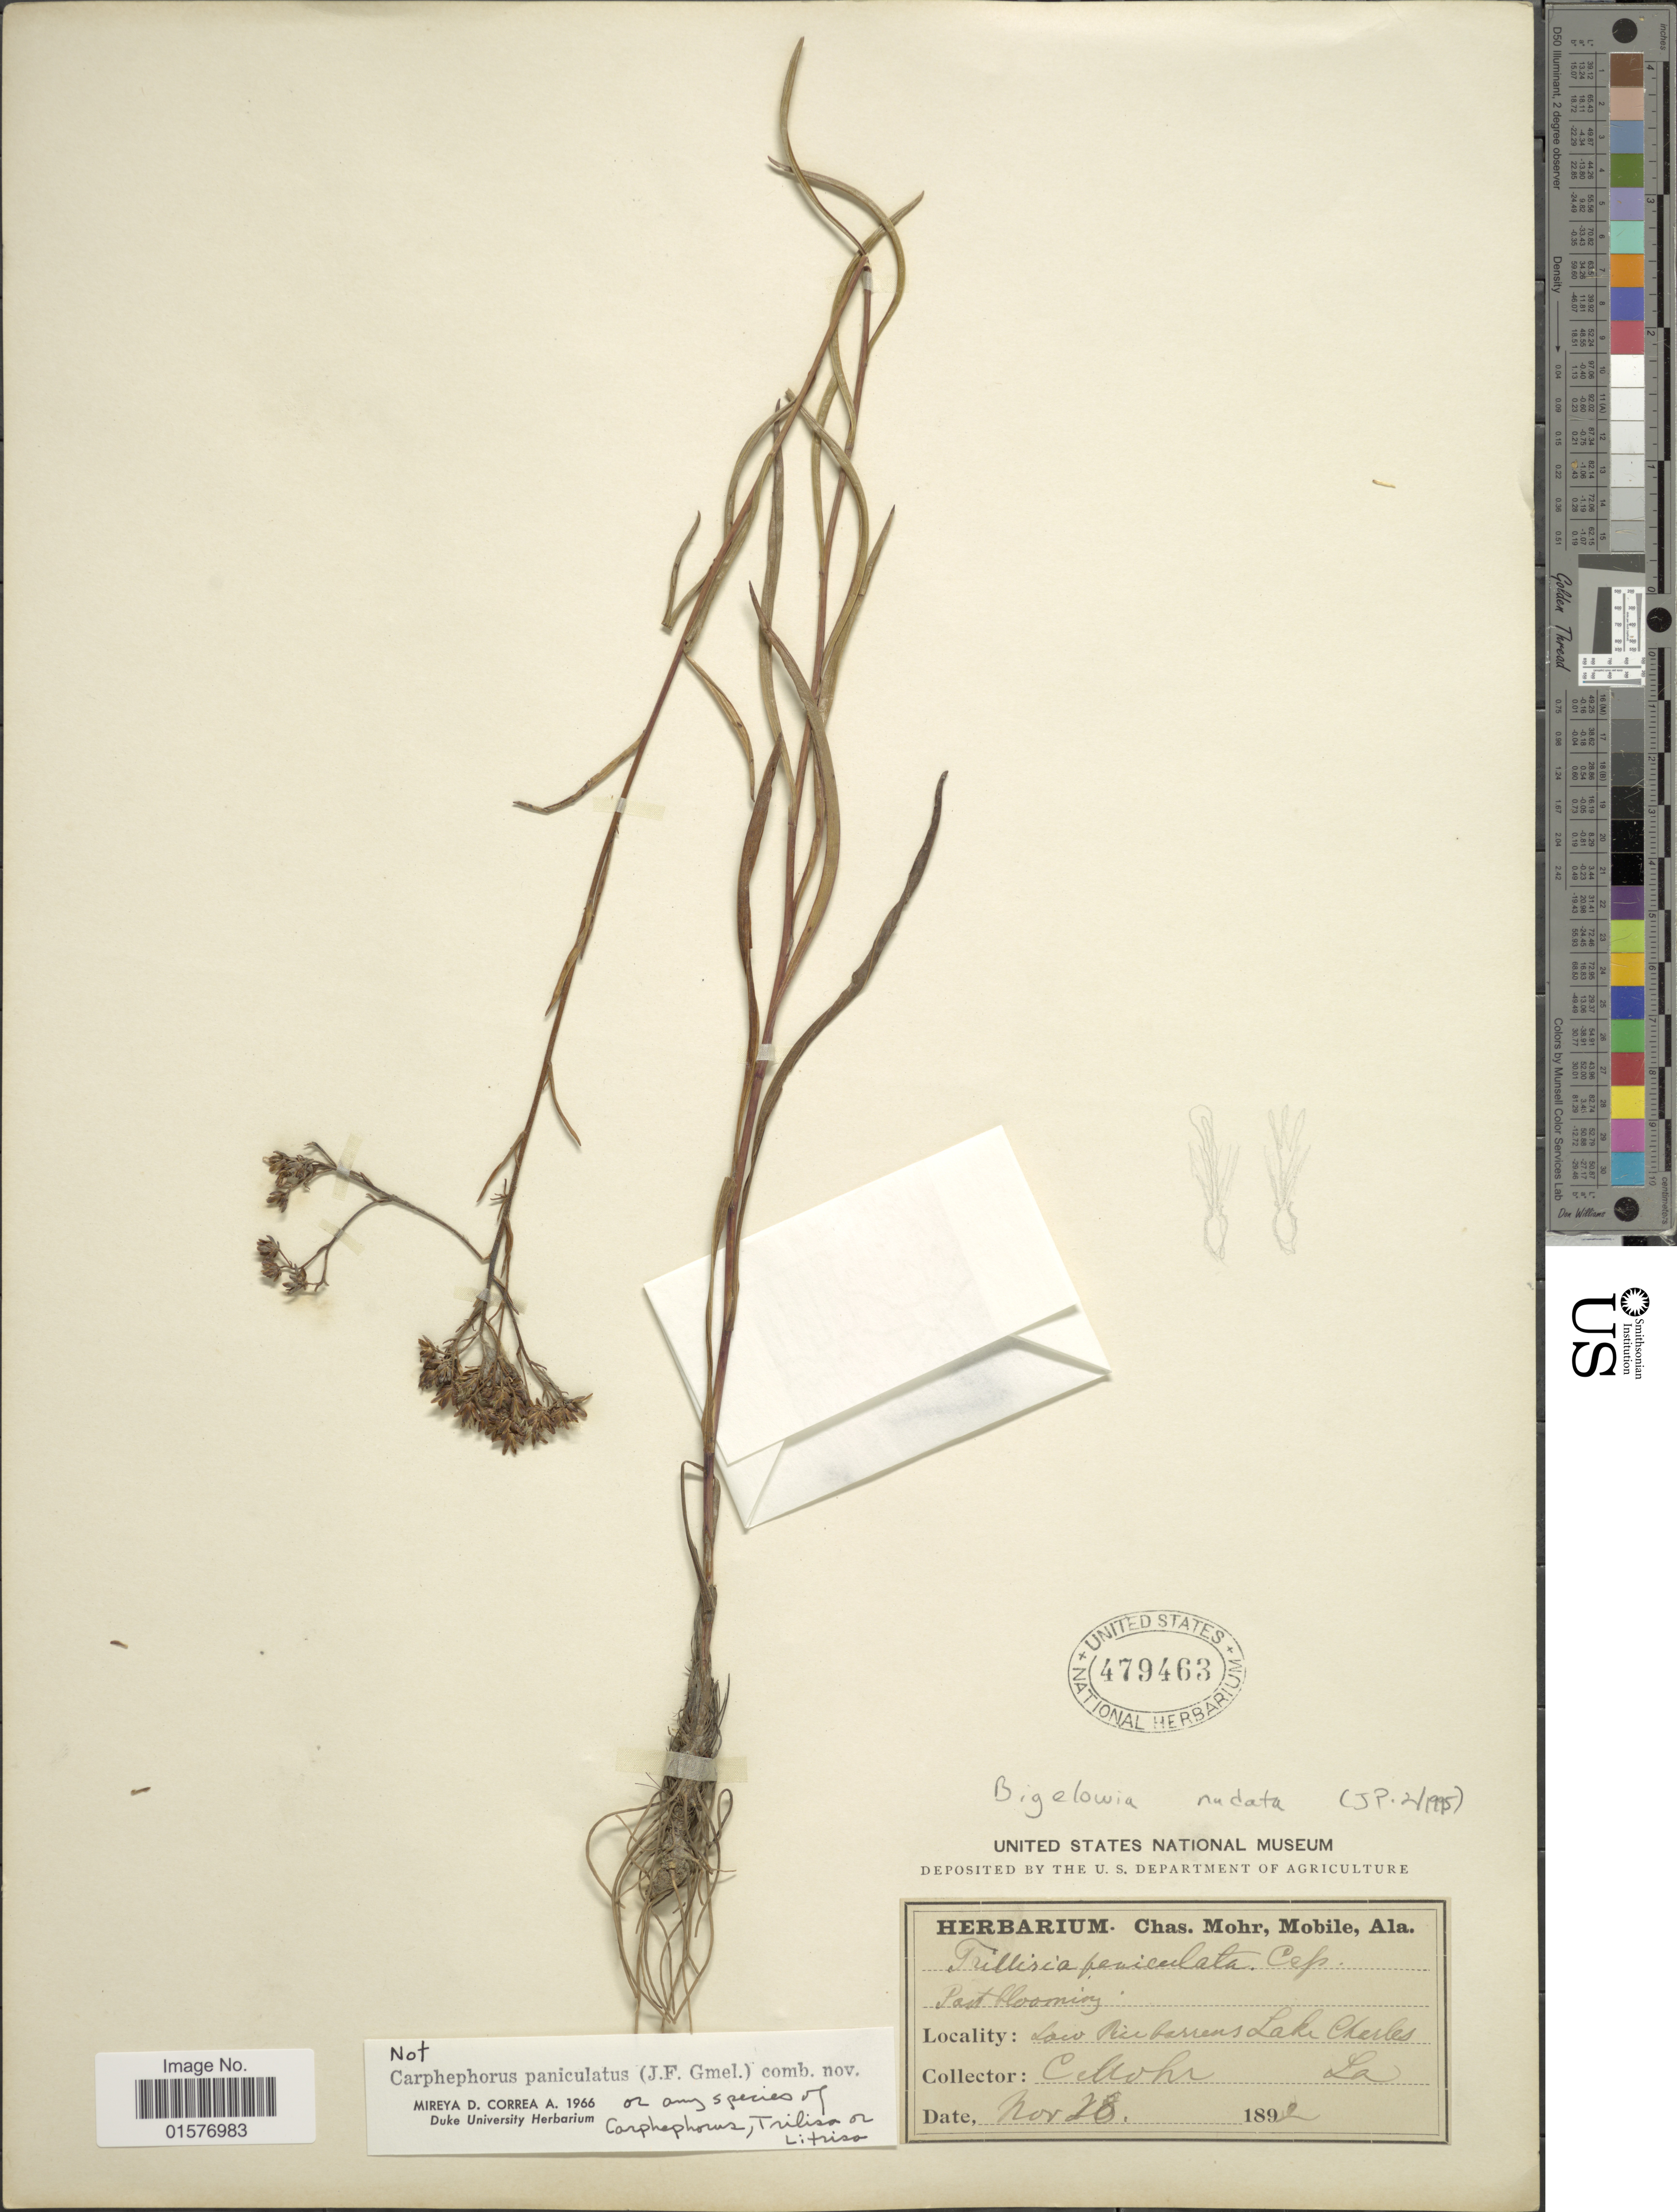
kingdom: Plantae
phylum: Tracheophyta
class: Magnoliopsida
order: Asterales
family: Asteraceae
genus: Solidago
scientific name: Solidago nitida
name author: Torr. & A. Gray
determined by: Urbatsch, Lowell E., Curator (LSU), Louisiana State University (UNITED STATES)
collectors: C. T. Mohr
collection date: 1892-11-20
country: United States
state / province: Louisiana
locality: Low Pine barrens Lake Charles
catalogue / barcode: US 479463